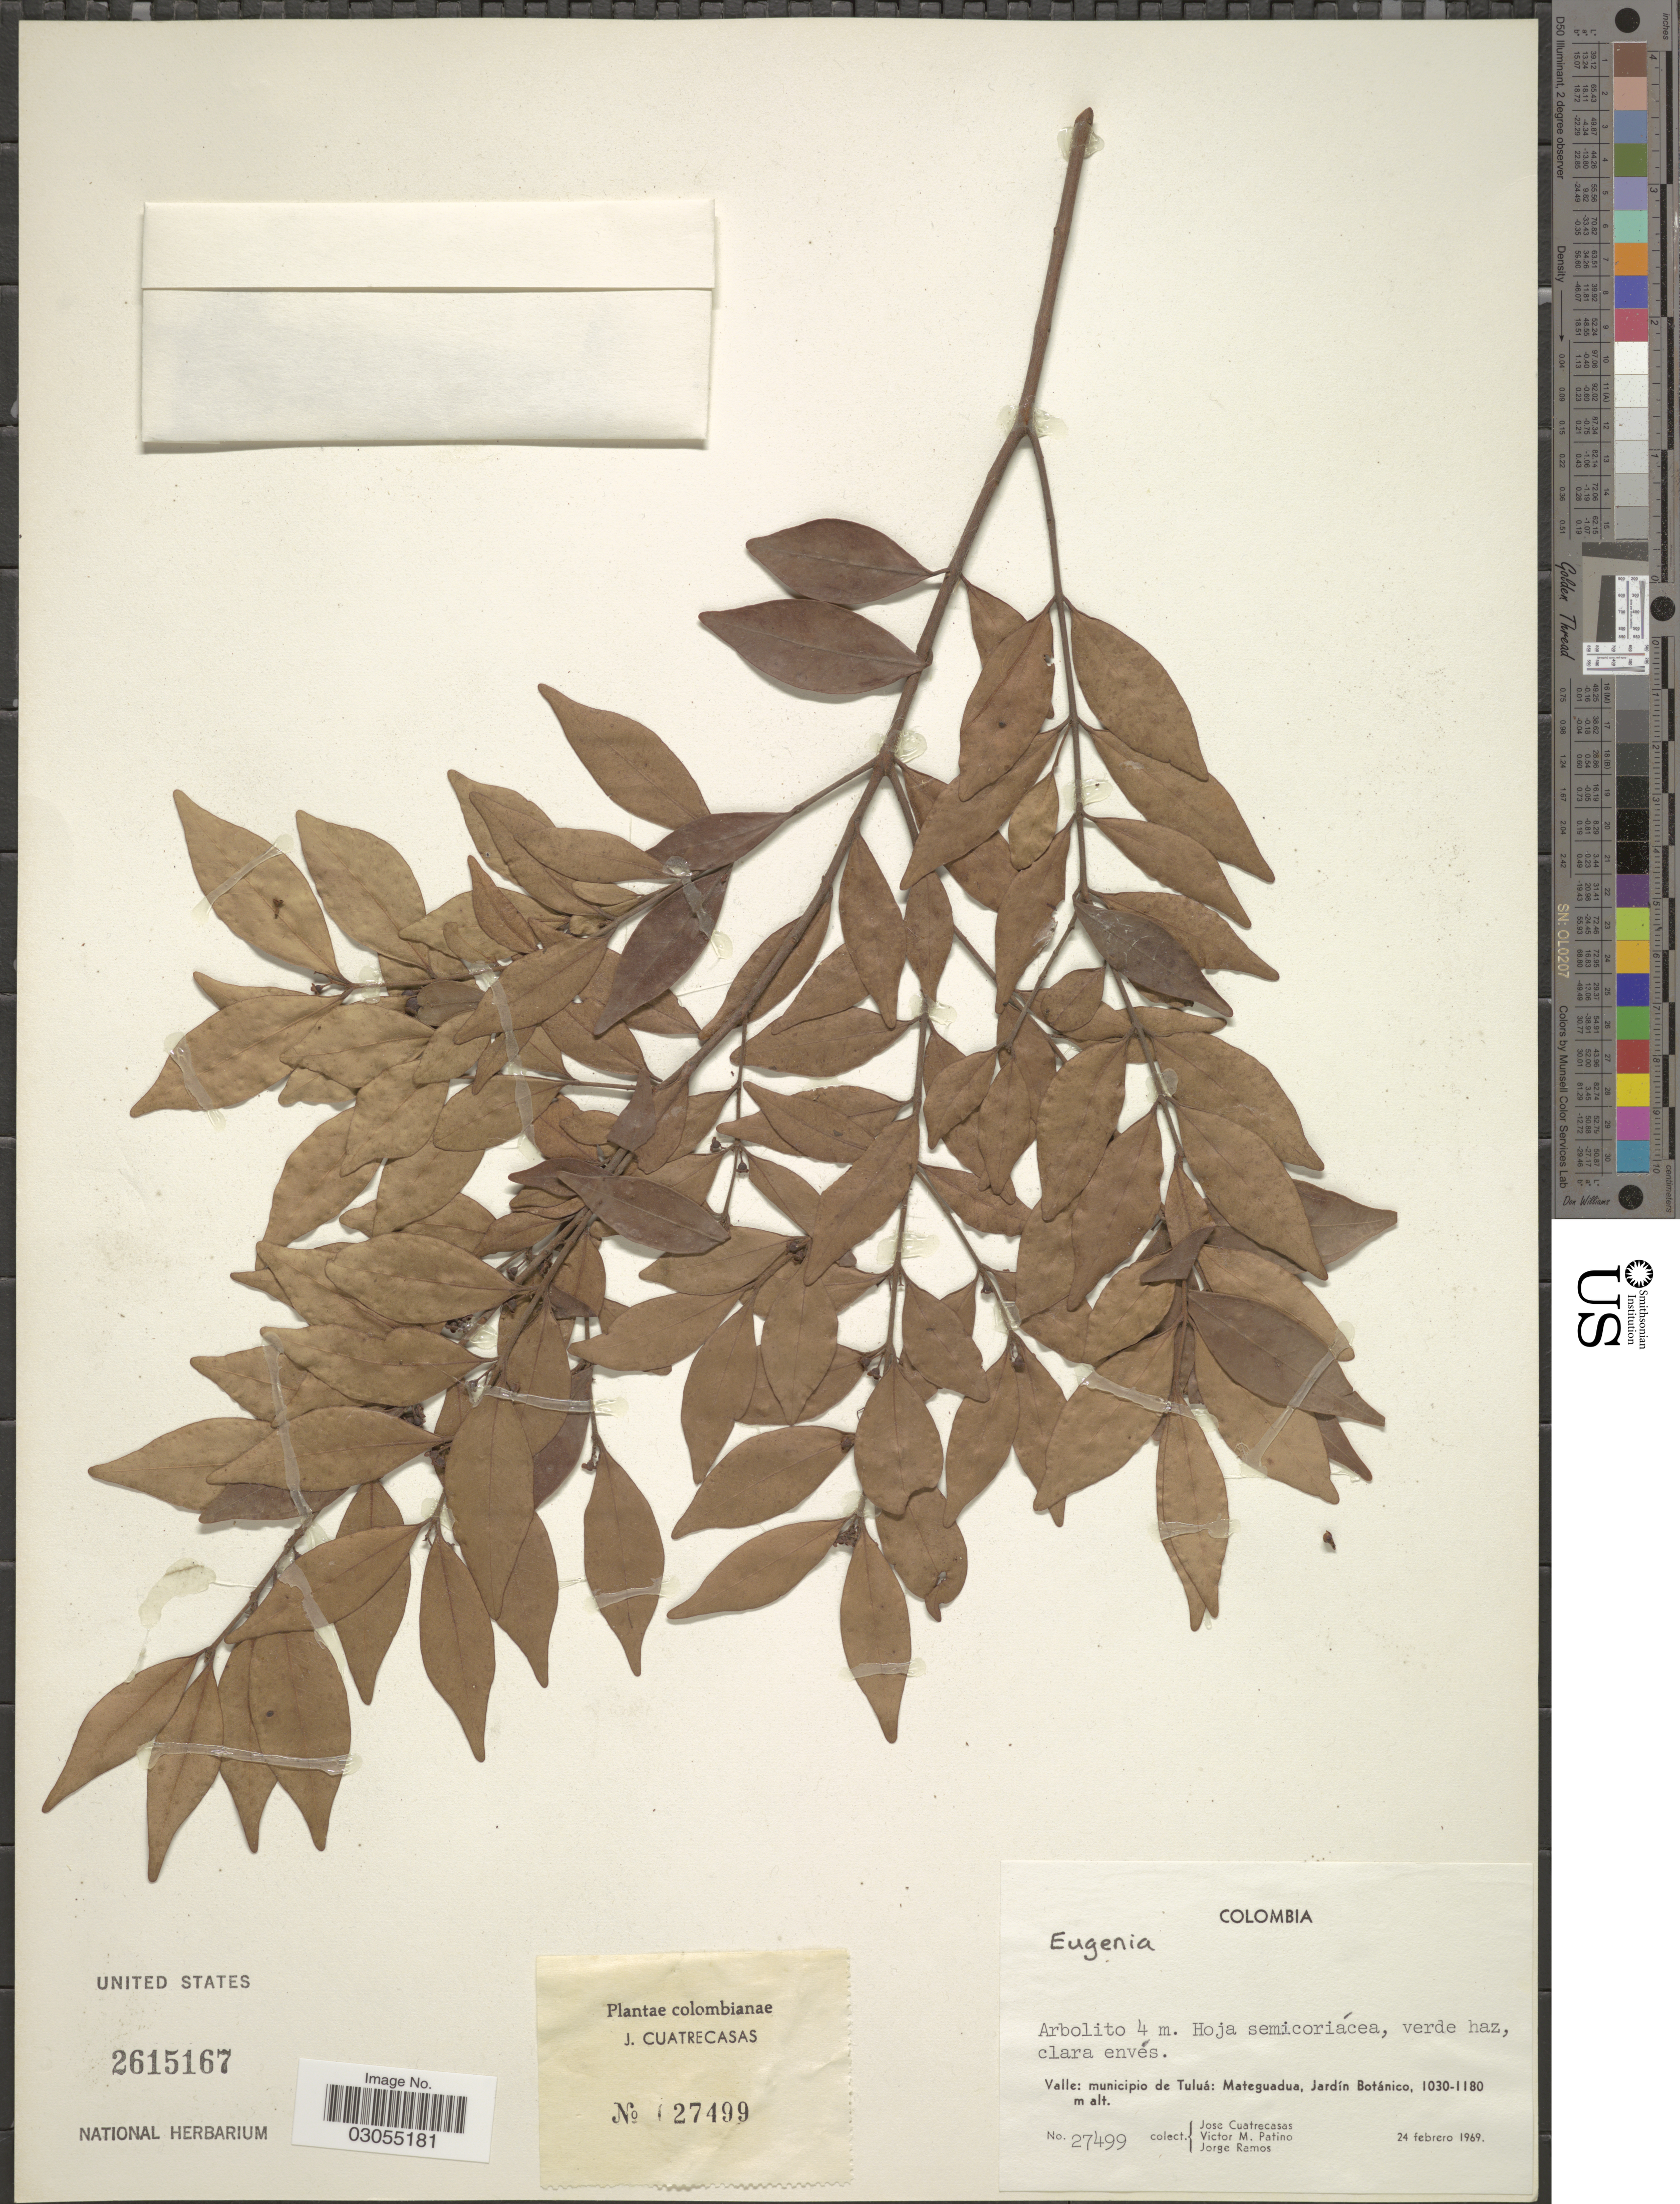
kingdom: Plantae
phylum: Tracheophyta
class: Magnoliopsida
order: Myrtales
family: Myrtaceae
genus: Eugenia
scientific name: Eugenia sp.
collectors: J. Cuatrecasas, V. M. Patiño & J. Ramos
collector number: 27499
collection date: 1969-02-24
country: Colombia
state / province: Valle del Cauca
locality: Valle: municipio de Tuluá: Mateguadua, Jardín Botánico.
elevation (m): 1030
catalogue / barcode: US 2615167